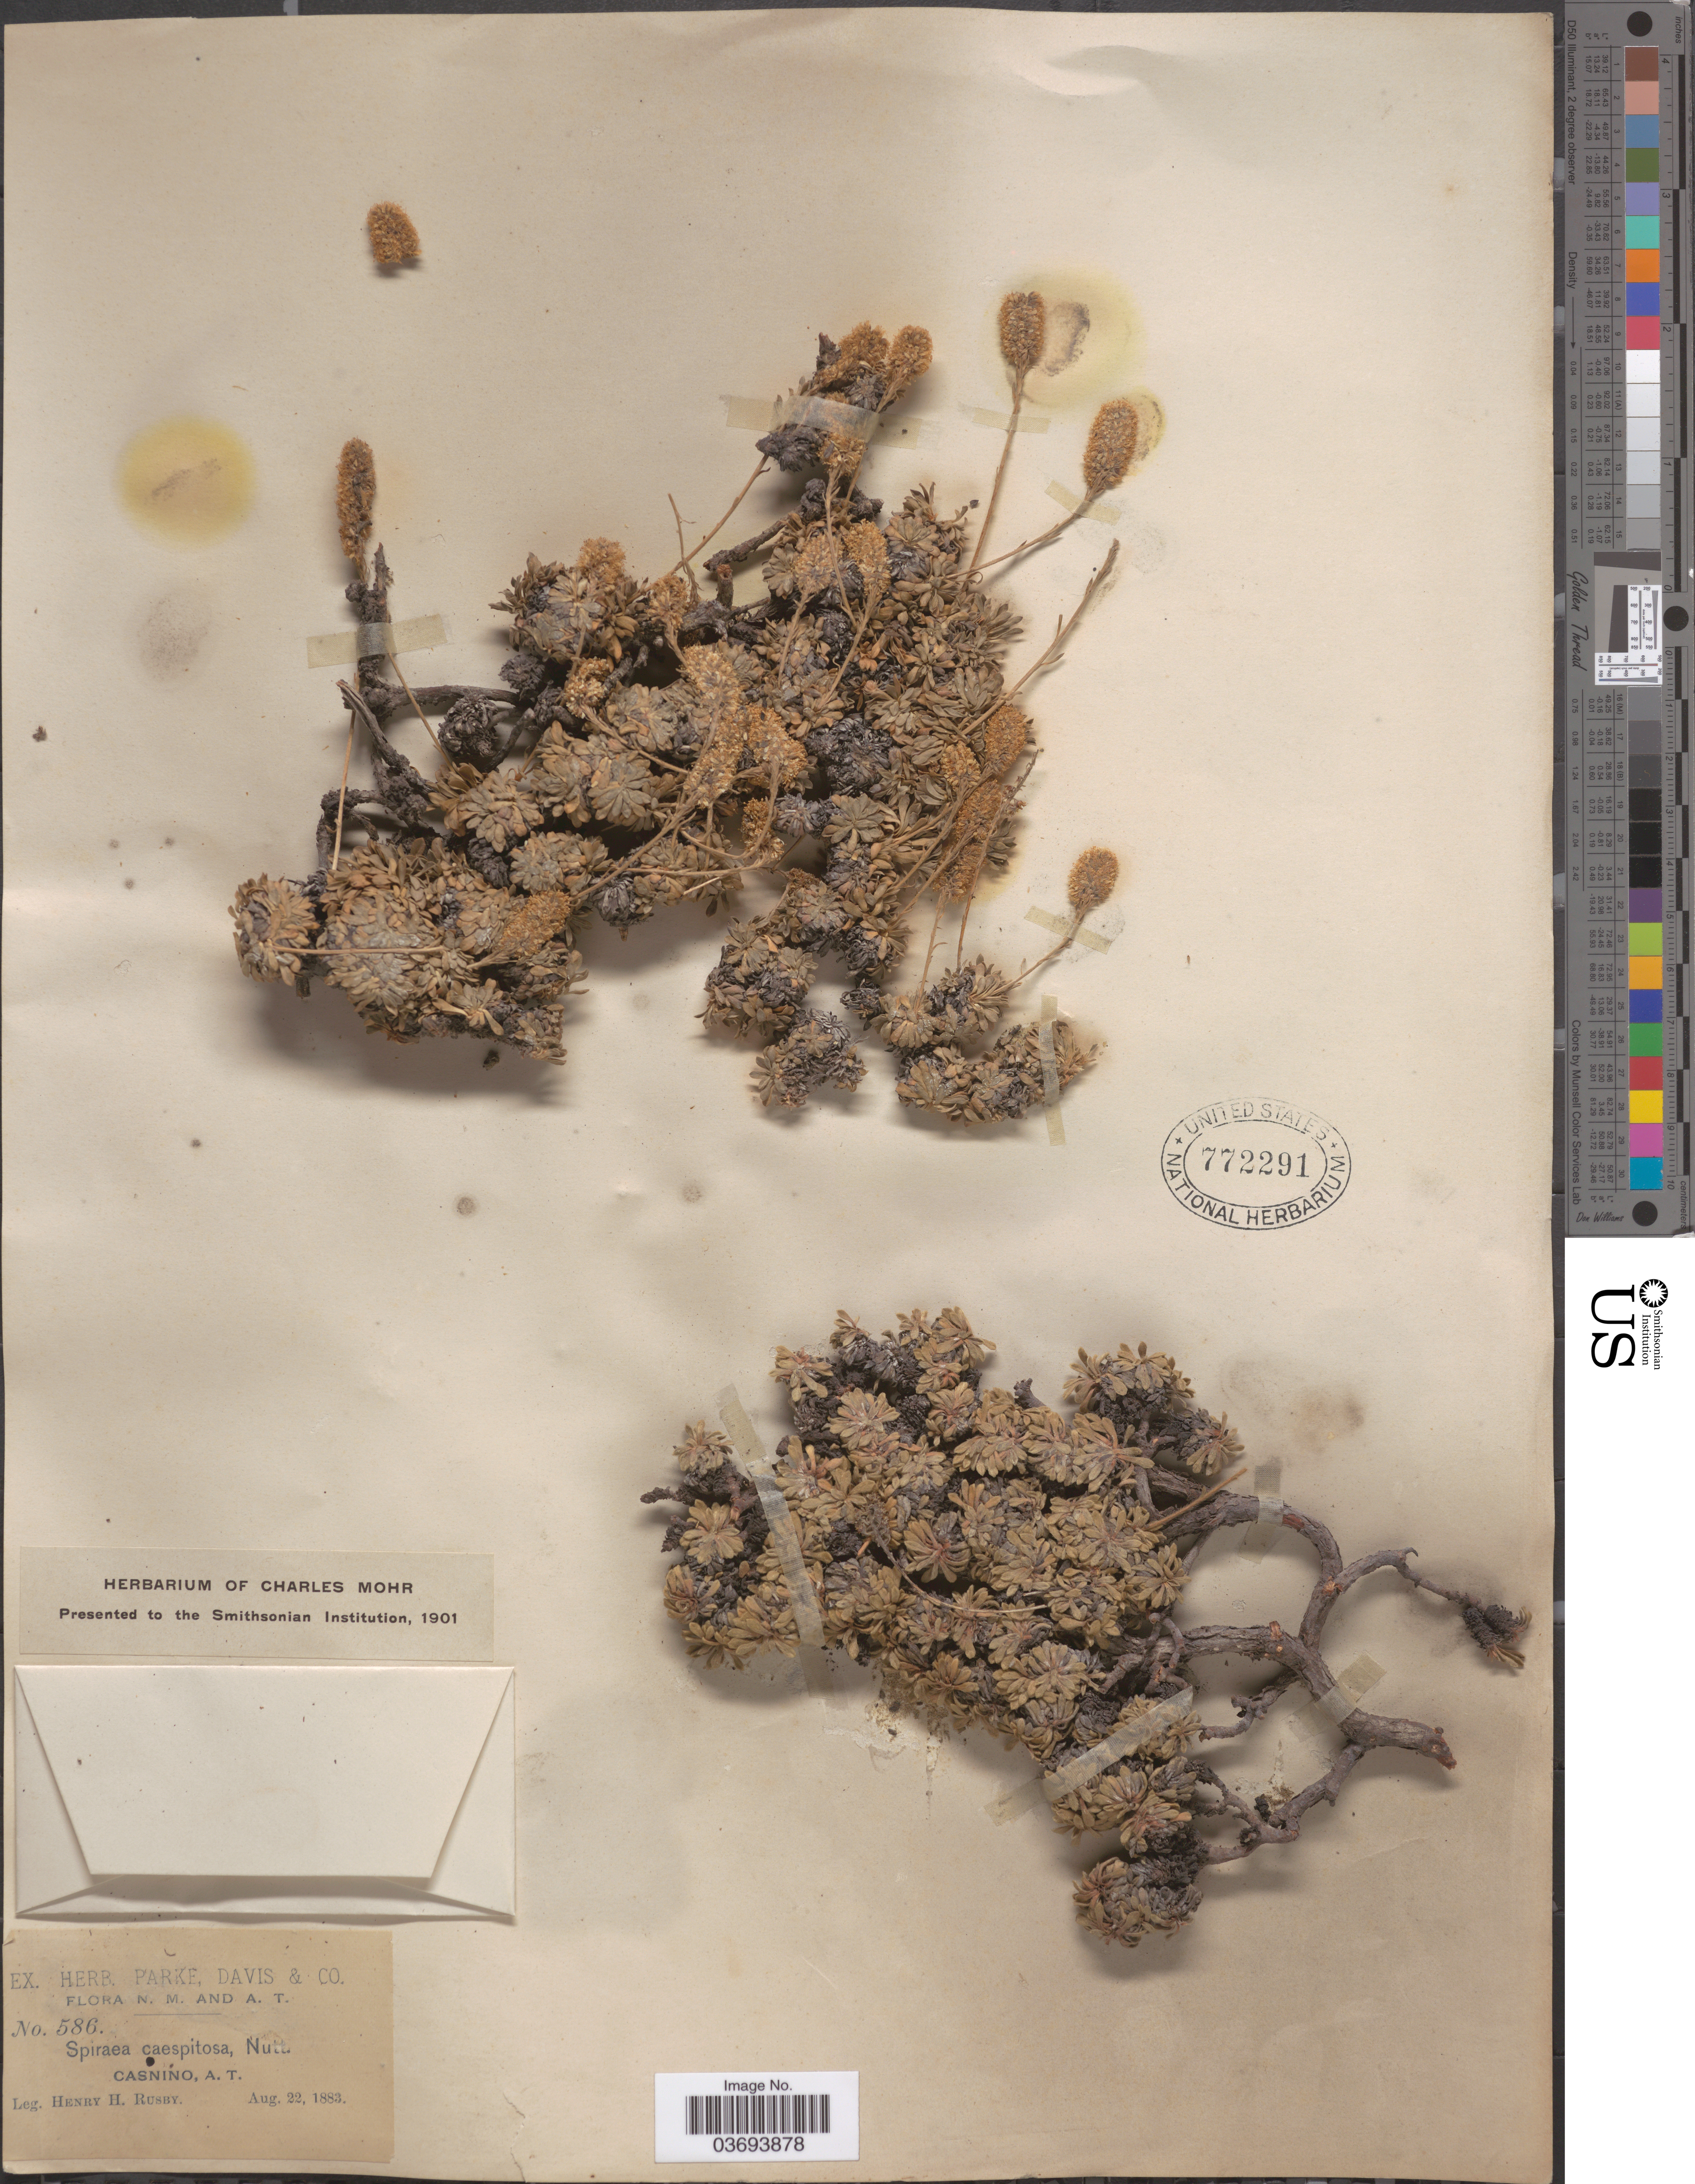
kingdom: Plantae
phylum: Tracheophyta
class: Magnoliopsida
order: Rosales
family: Rosaceae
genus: Petrophytum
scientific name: Petrophytum caespitosum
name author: (Nutt.) Rydb.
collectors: H. H. Rusby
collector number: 586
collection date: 1883-08-22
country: United States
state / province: New Mexico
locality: N. M. and A. T. Casnino, A.T.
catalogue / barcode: US 772291